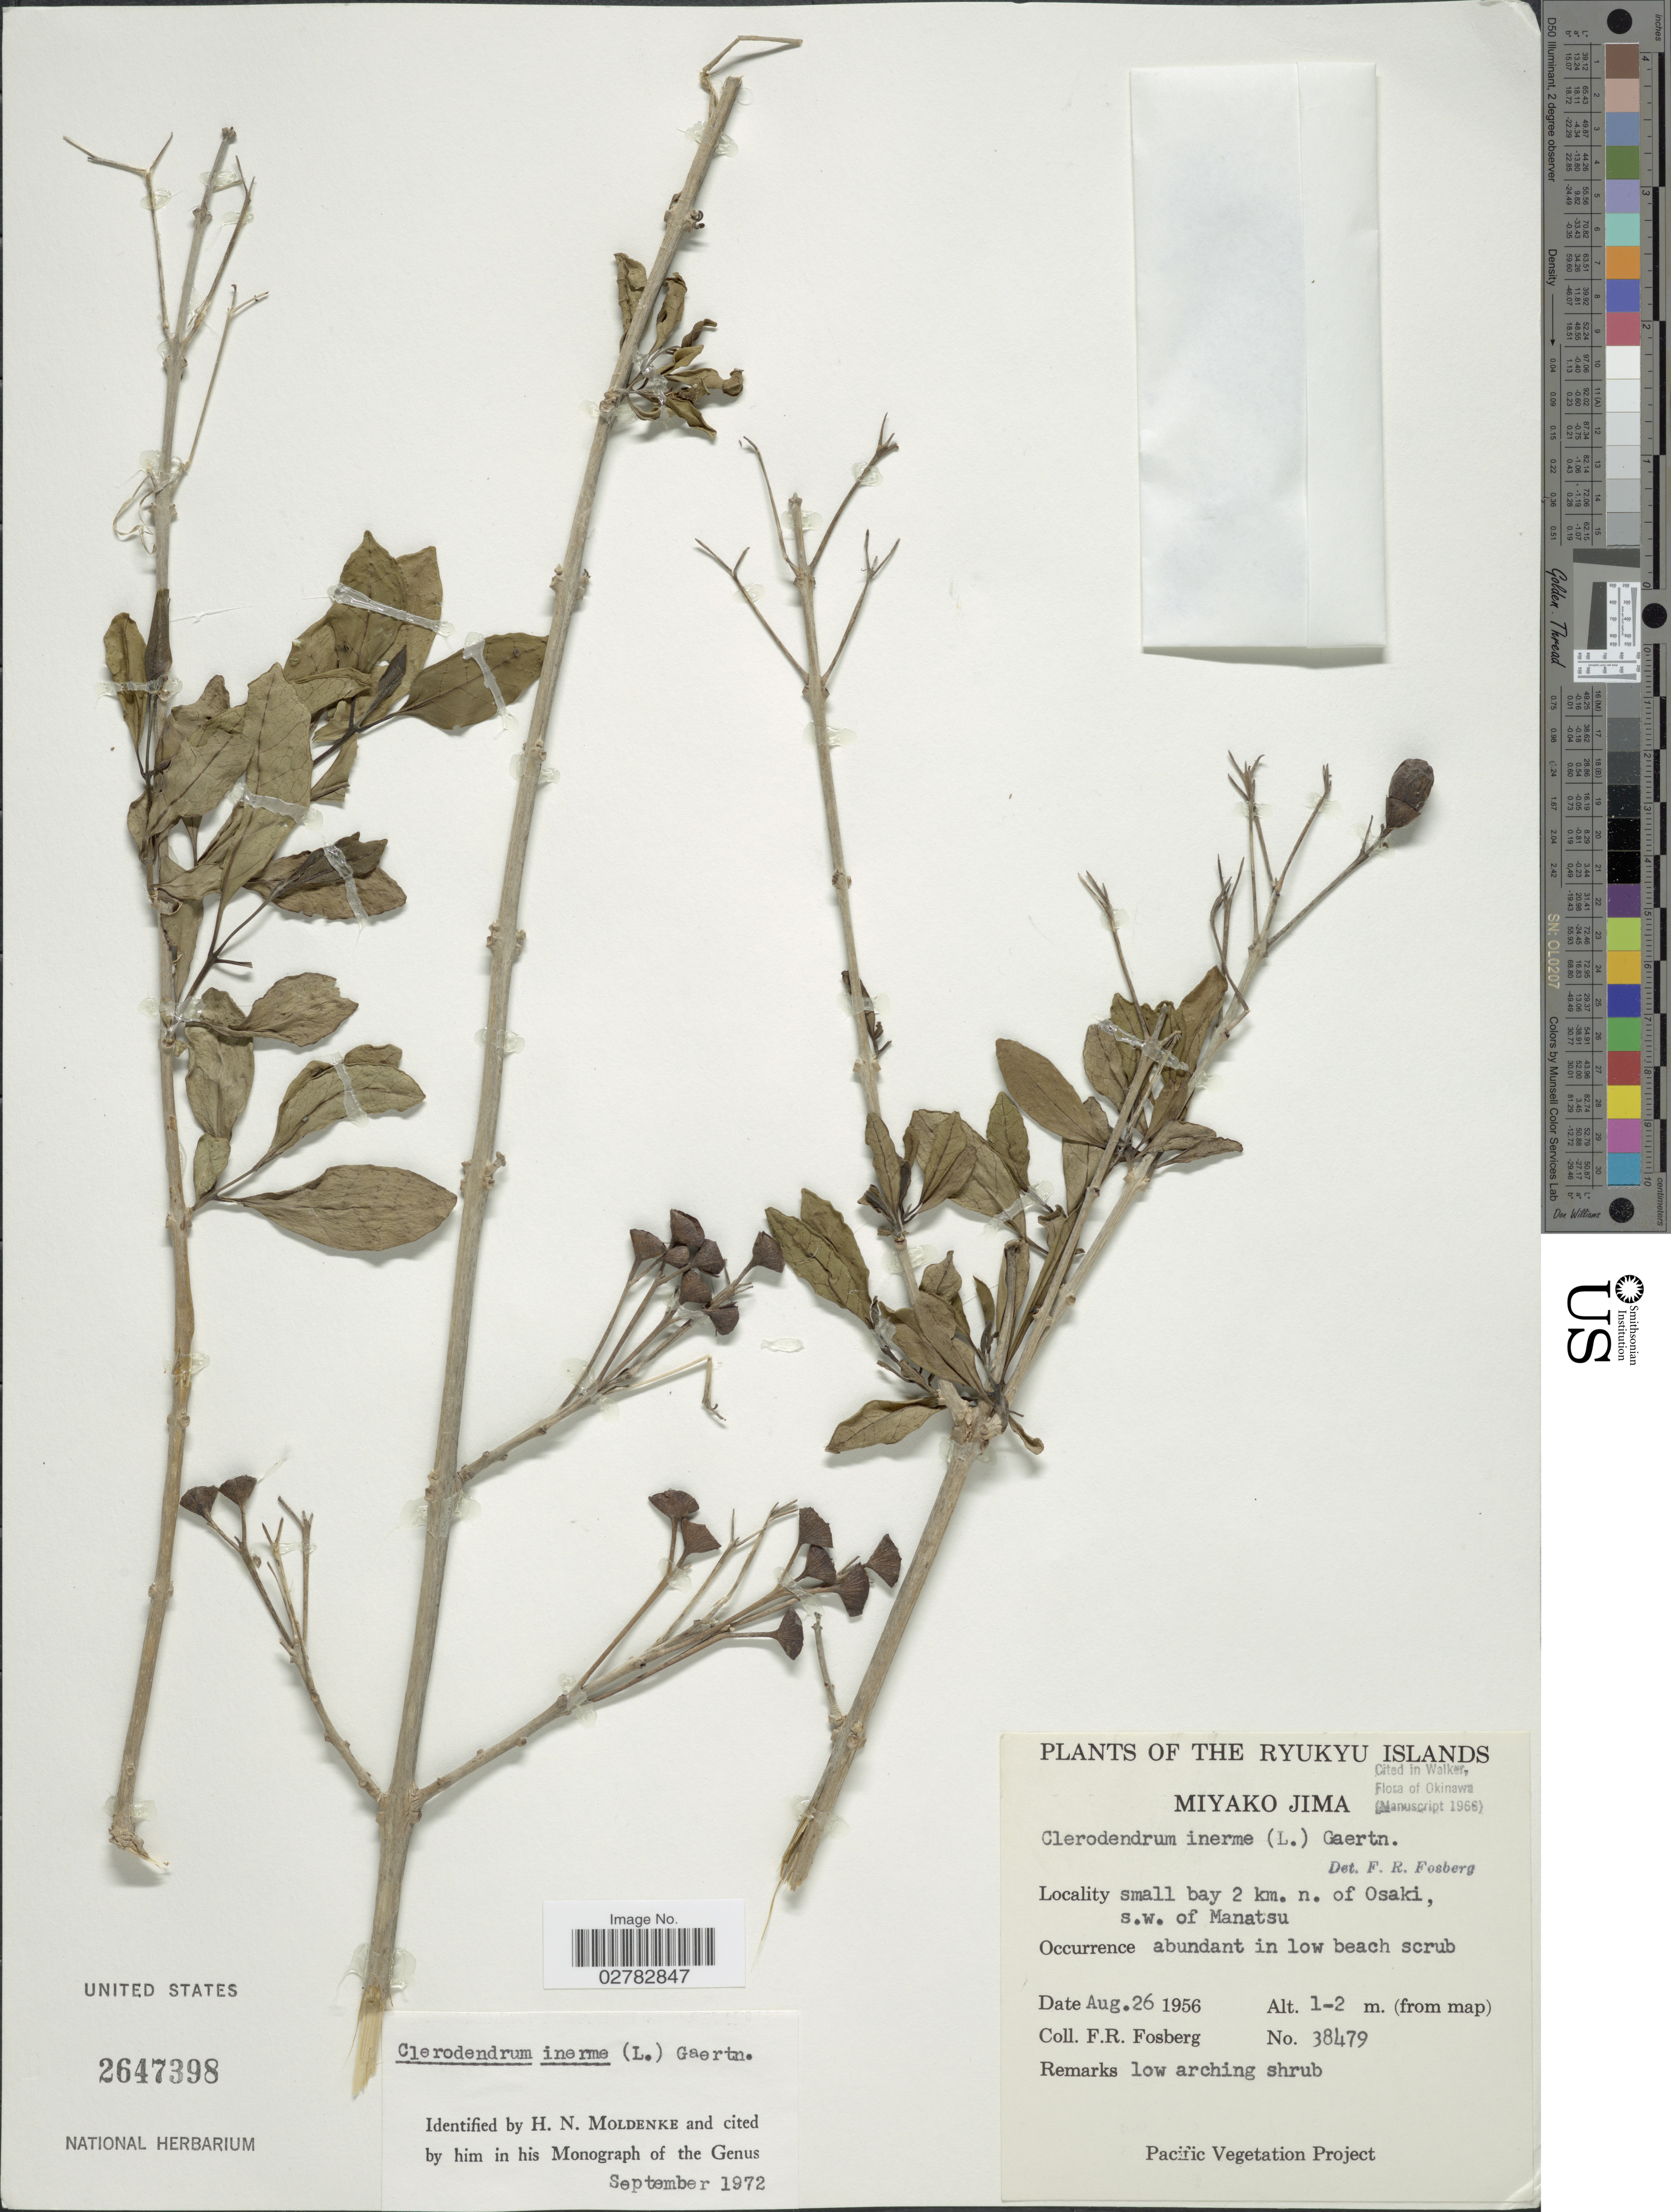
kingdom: Plantae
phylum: Tracheophyta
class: Magnoliopsida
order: Lamiales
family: Lamiaceae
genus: Clerodendrum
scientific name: Clerodendrum inerme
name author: (L.) Gaertn.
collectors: F. R. Fosberg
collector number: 38479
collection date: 1956-08-26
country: Japan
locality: Ryukyu Islands. Miyako Jima. Small bay 2 km. n. of Osaki, s.w. of Manatsu.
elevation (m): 1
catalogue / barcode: US 2647398